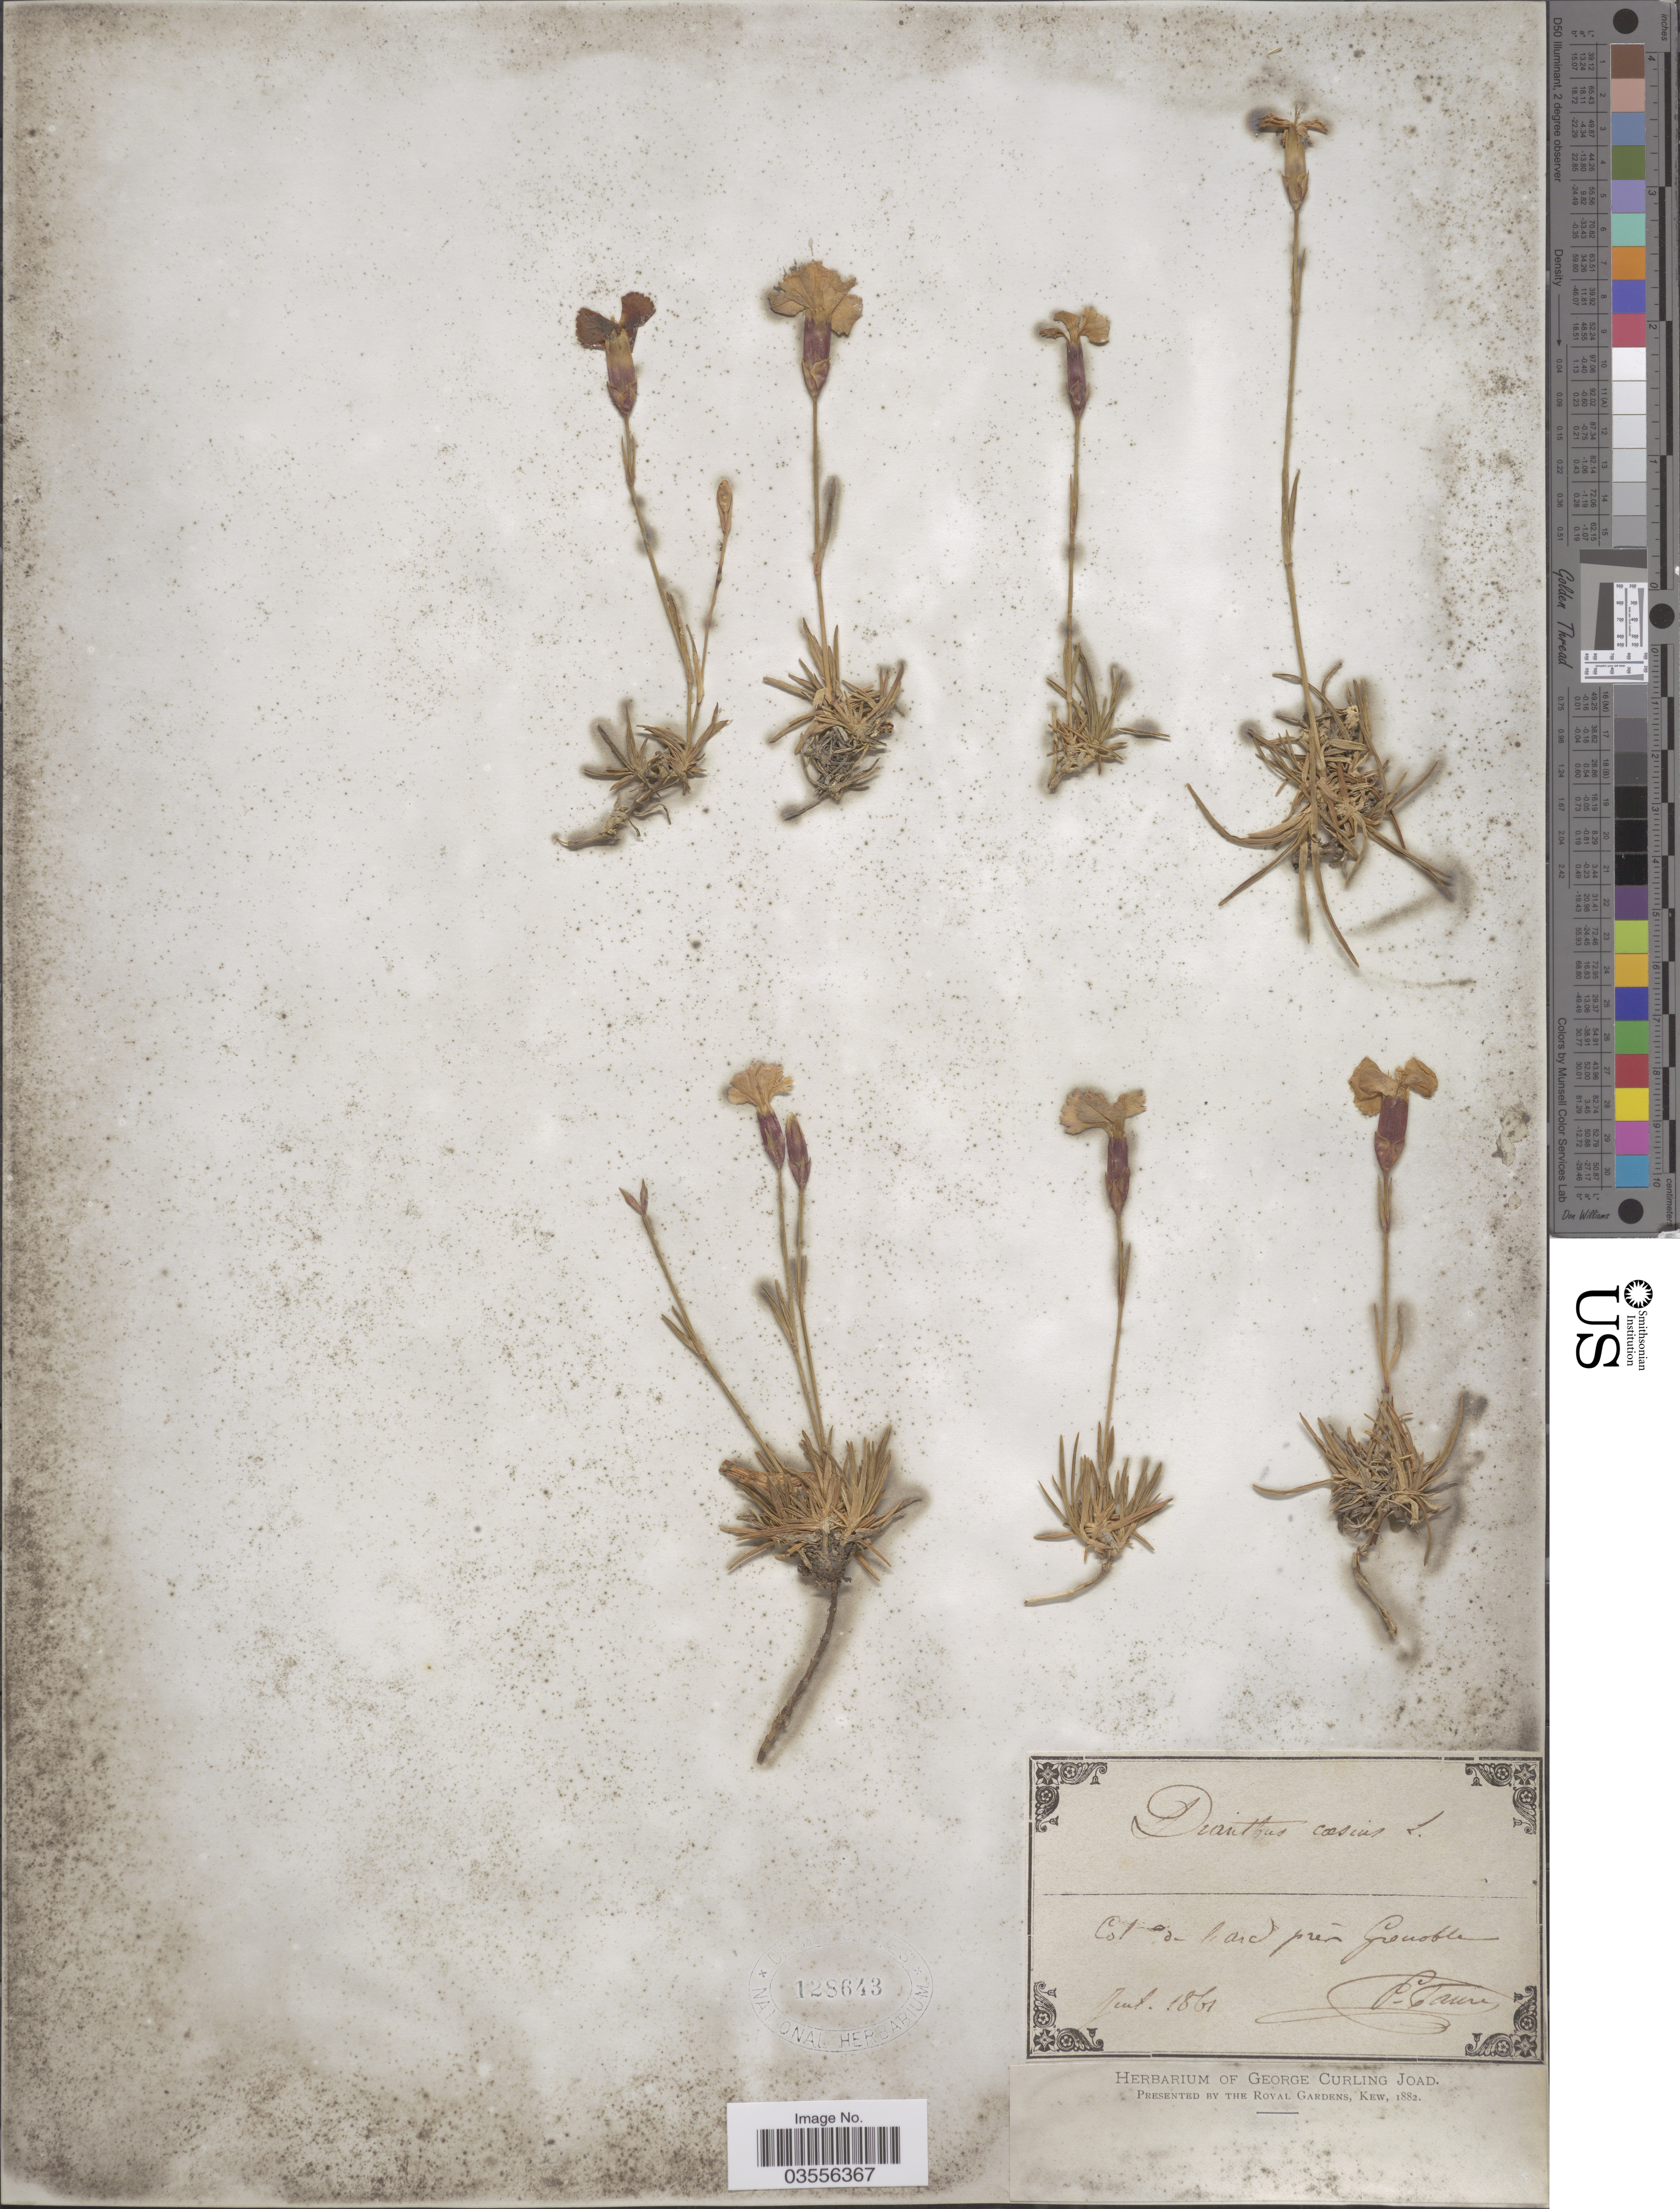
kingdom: Plantae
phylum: Tracheophyta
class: Magnoliopsida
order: Caryophyllales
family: Caryophyllaceae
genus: Dianthus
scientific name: Dianthus caesius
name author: Sm.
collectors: P. Faure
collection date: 1861-07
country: France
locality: Col de l'arc prés Grenoble.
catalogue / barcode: US 128643